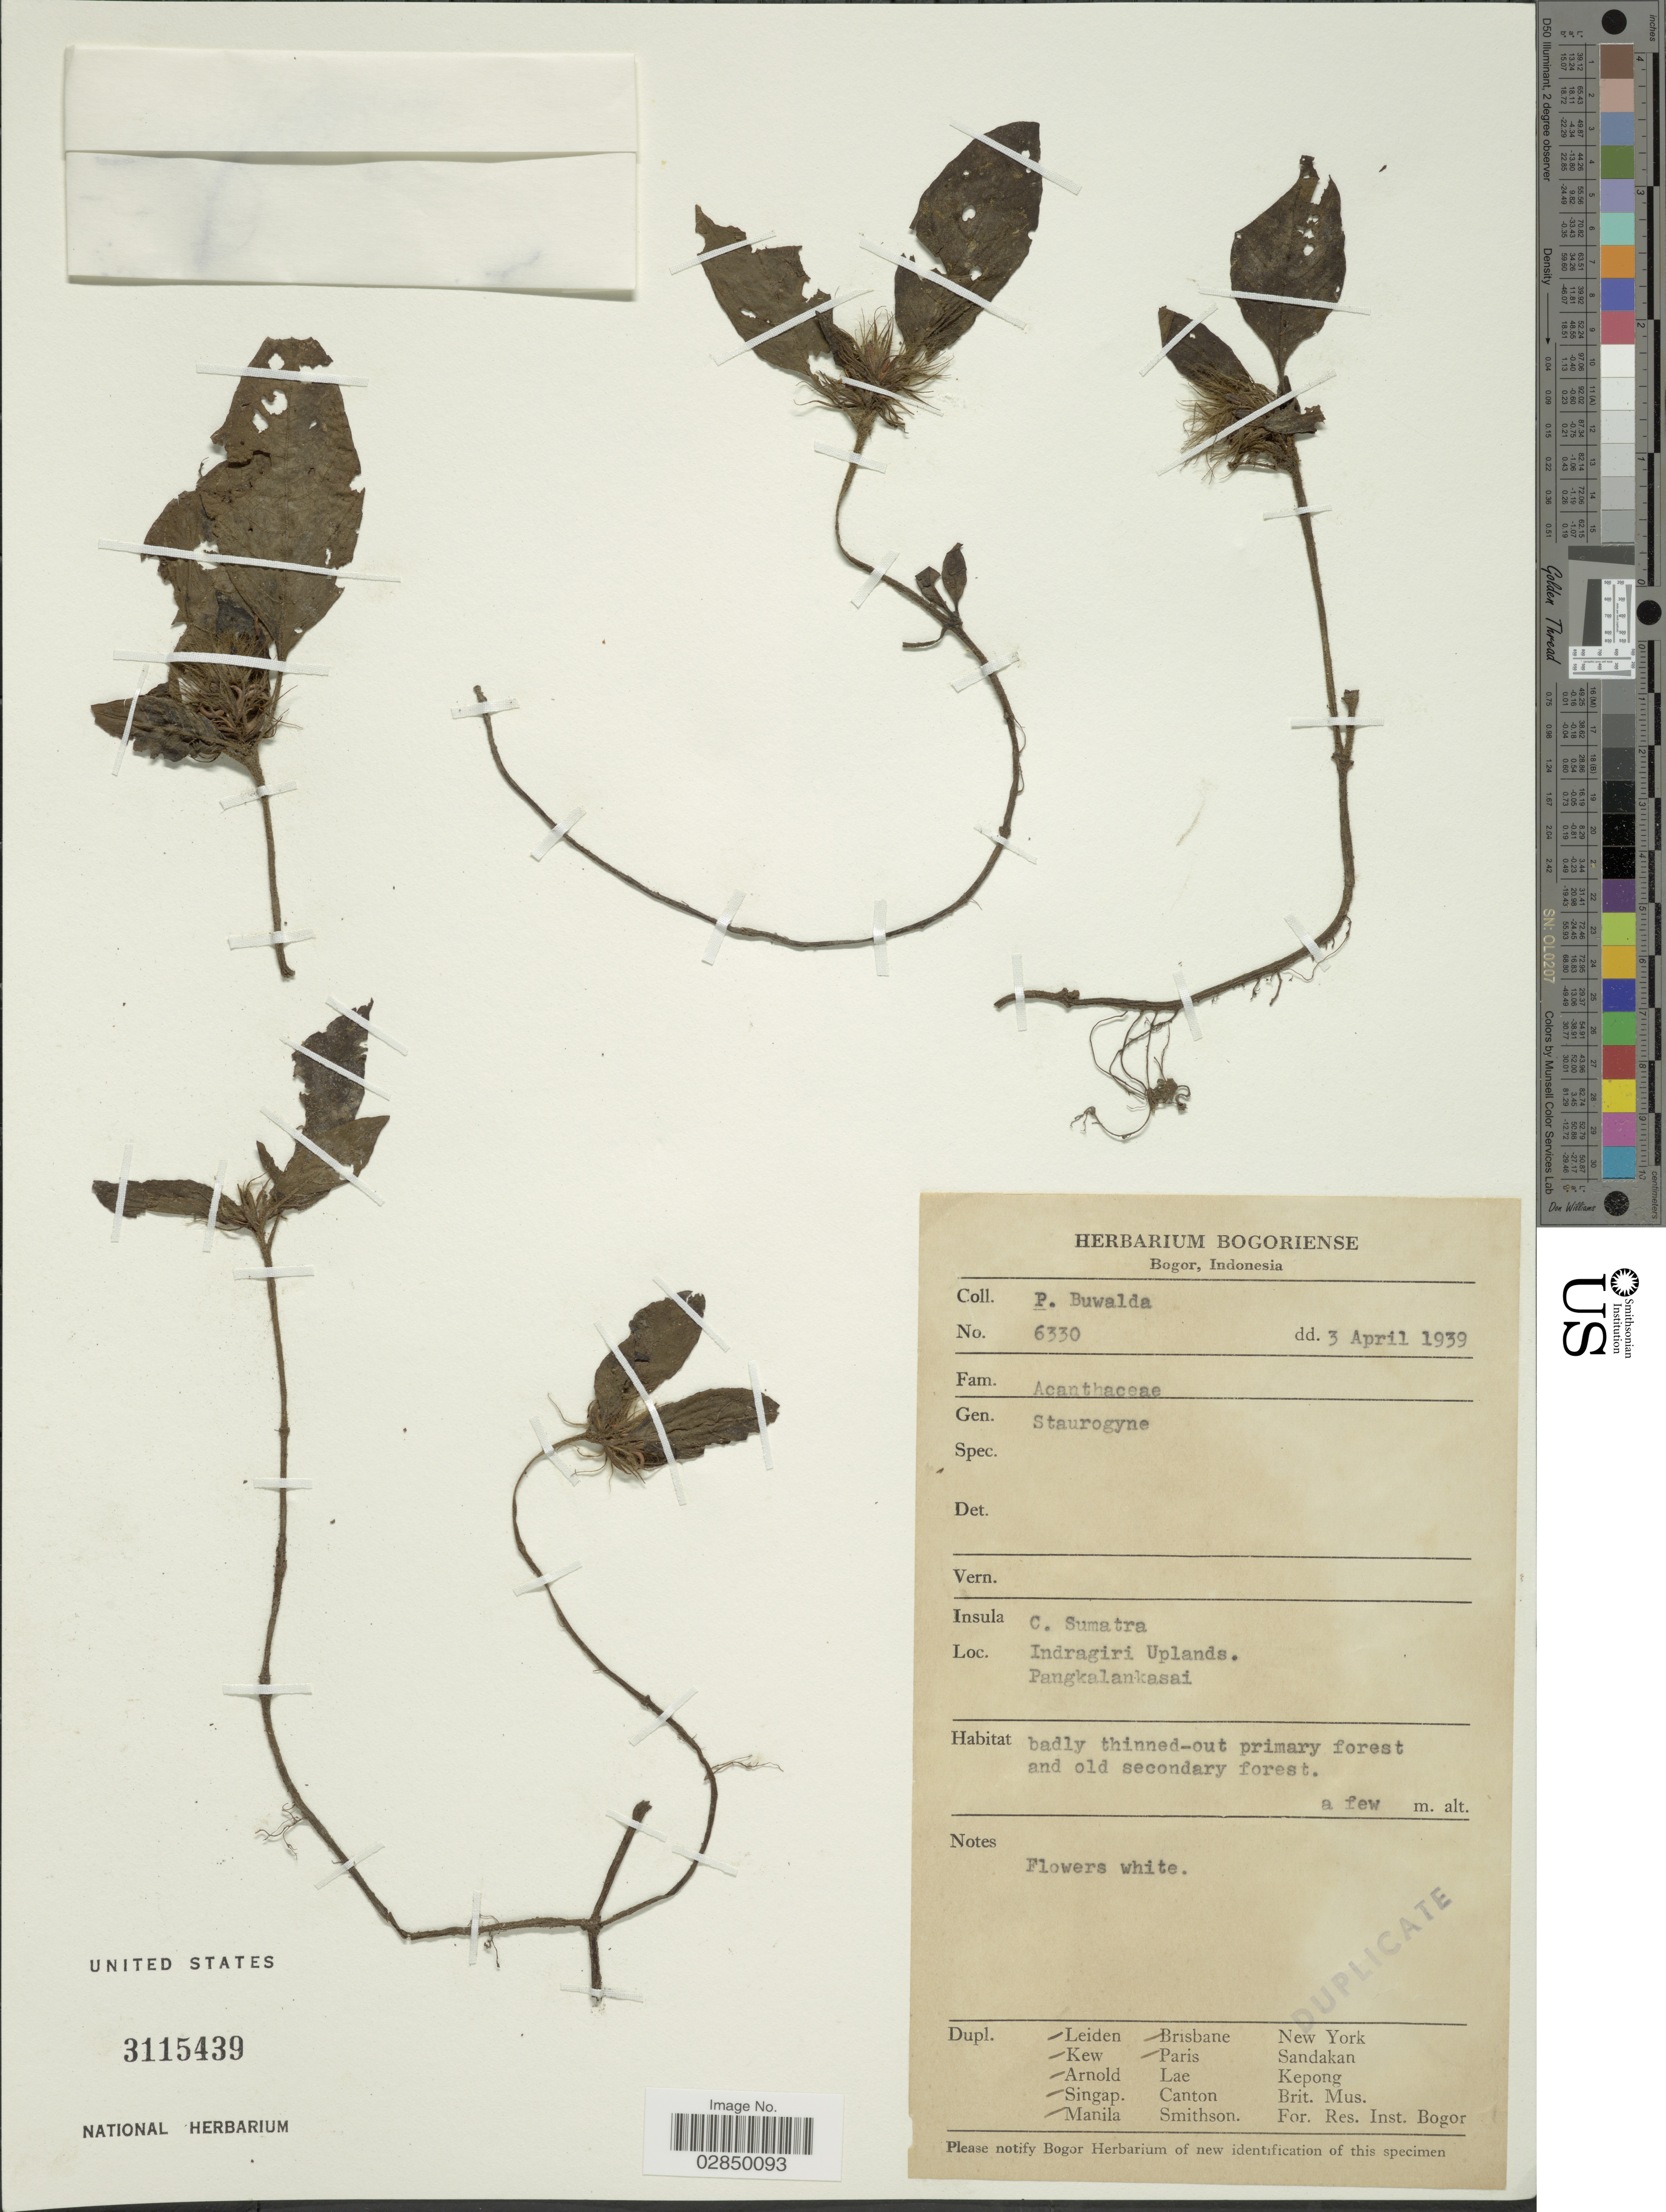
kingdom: Plantae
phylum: Tracheophyta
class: Magnoliopsida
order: Lamiales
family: Acanthaceae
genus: Staurogyne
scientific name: Staurogyne sp.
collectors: P. Buwalda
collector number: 6330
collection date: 1939-04-03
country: Indonesia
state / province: Sumatra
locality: C. Sumatra. Indiragiri Uplands. Pangkalankasai.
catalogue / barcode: US 3115439